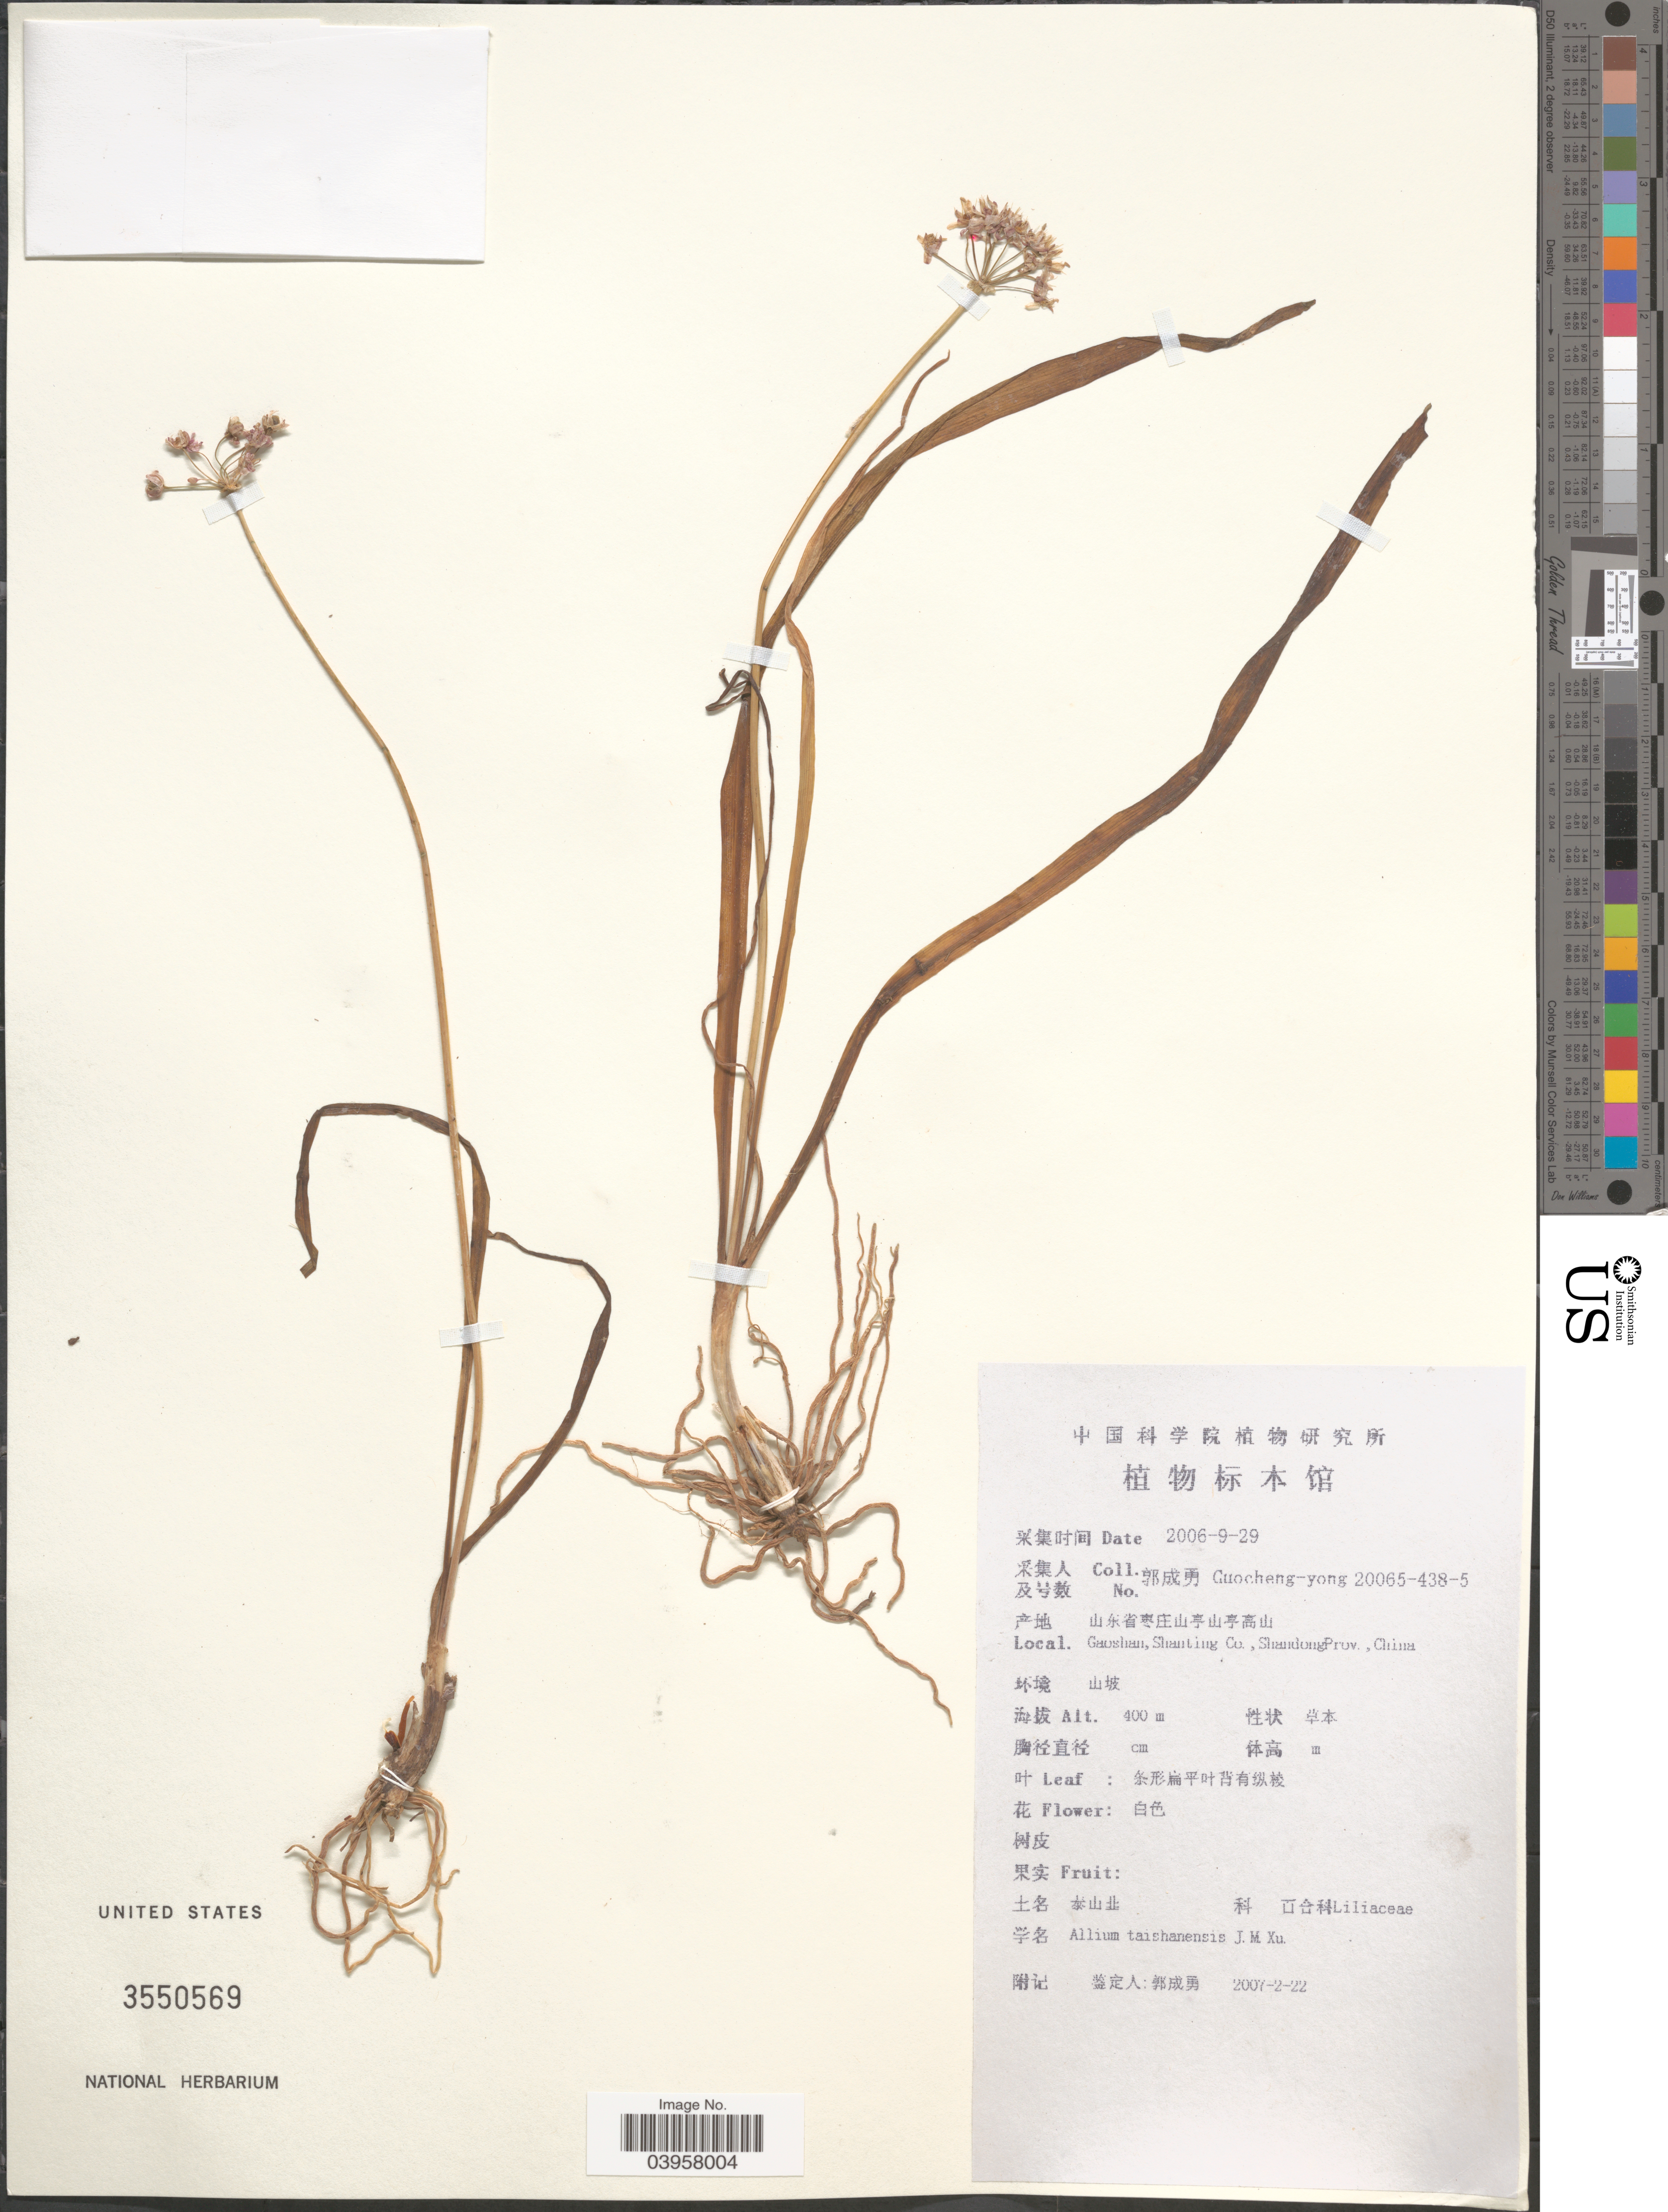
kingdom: Plantae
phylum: Tracheophyta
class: Liliopsida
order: Asparagales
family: Amaryllidaceae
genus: Allium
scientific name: Allium taishanense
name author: J.M. Xu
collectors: Guo cheng-yong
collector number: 20065-438-5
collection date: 2006-09-29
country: China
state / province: Shandong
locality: Gaoshan, Shanting Co.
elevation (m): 400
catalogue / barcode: US 3550569